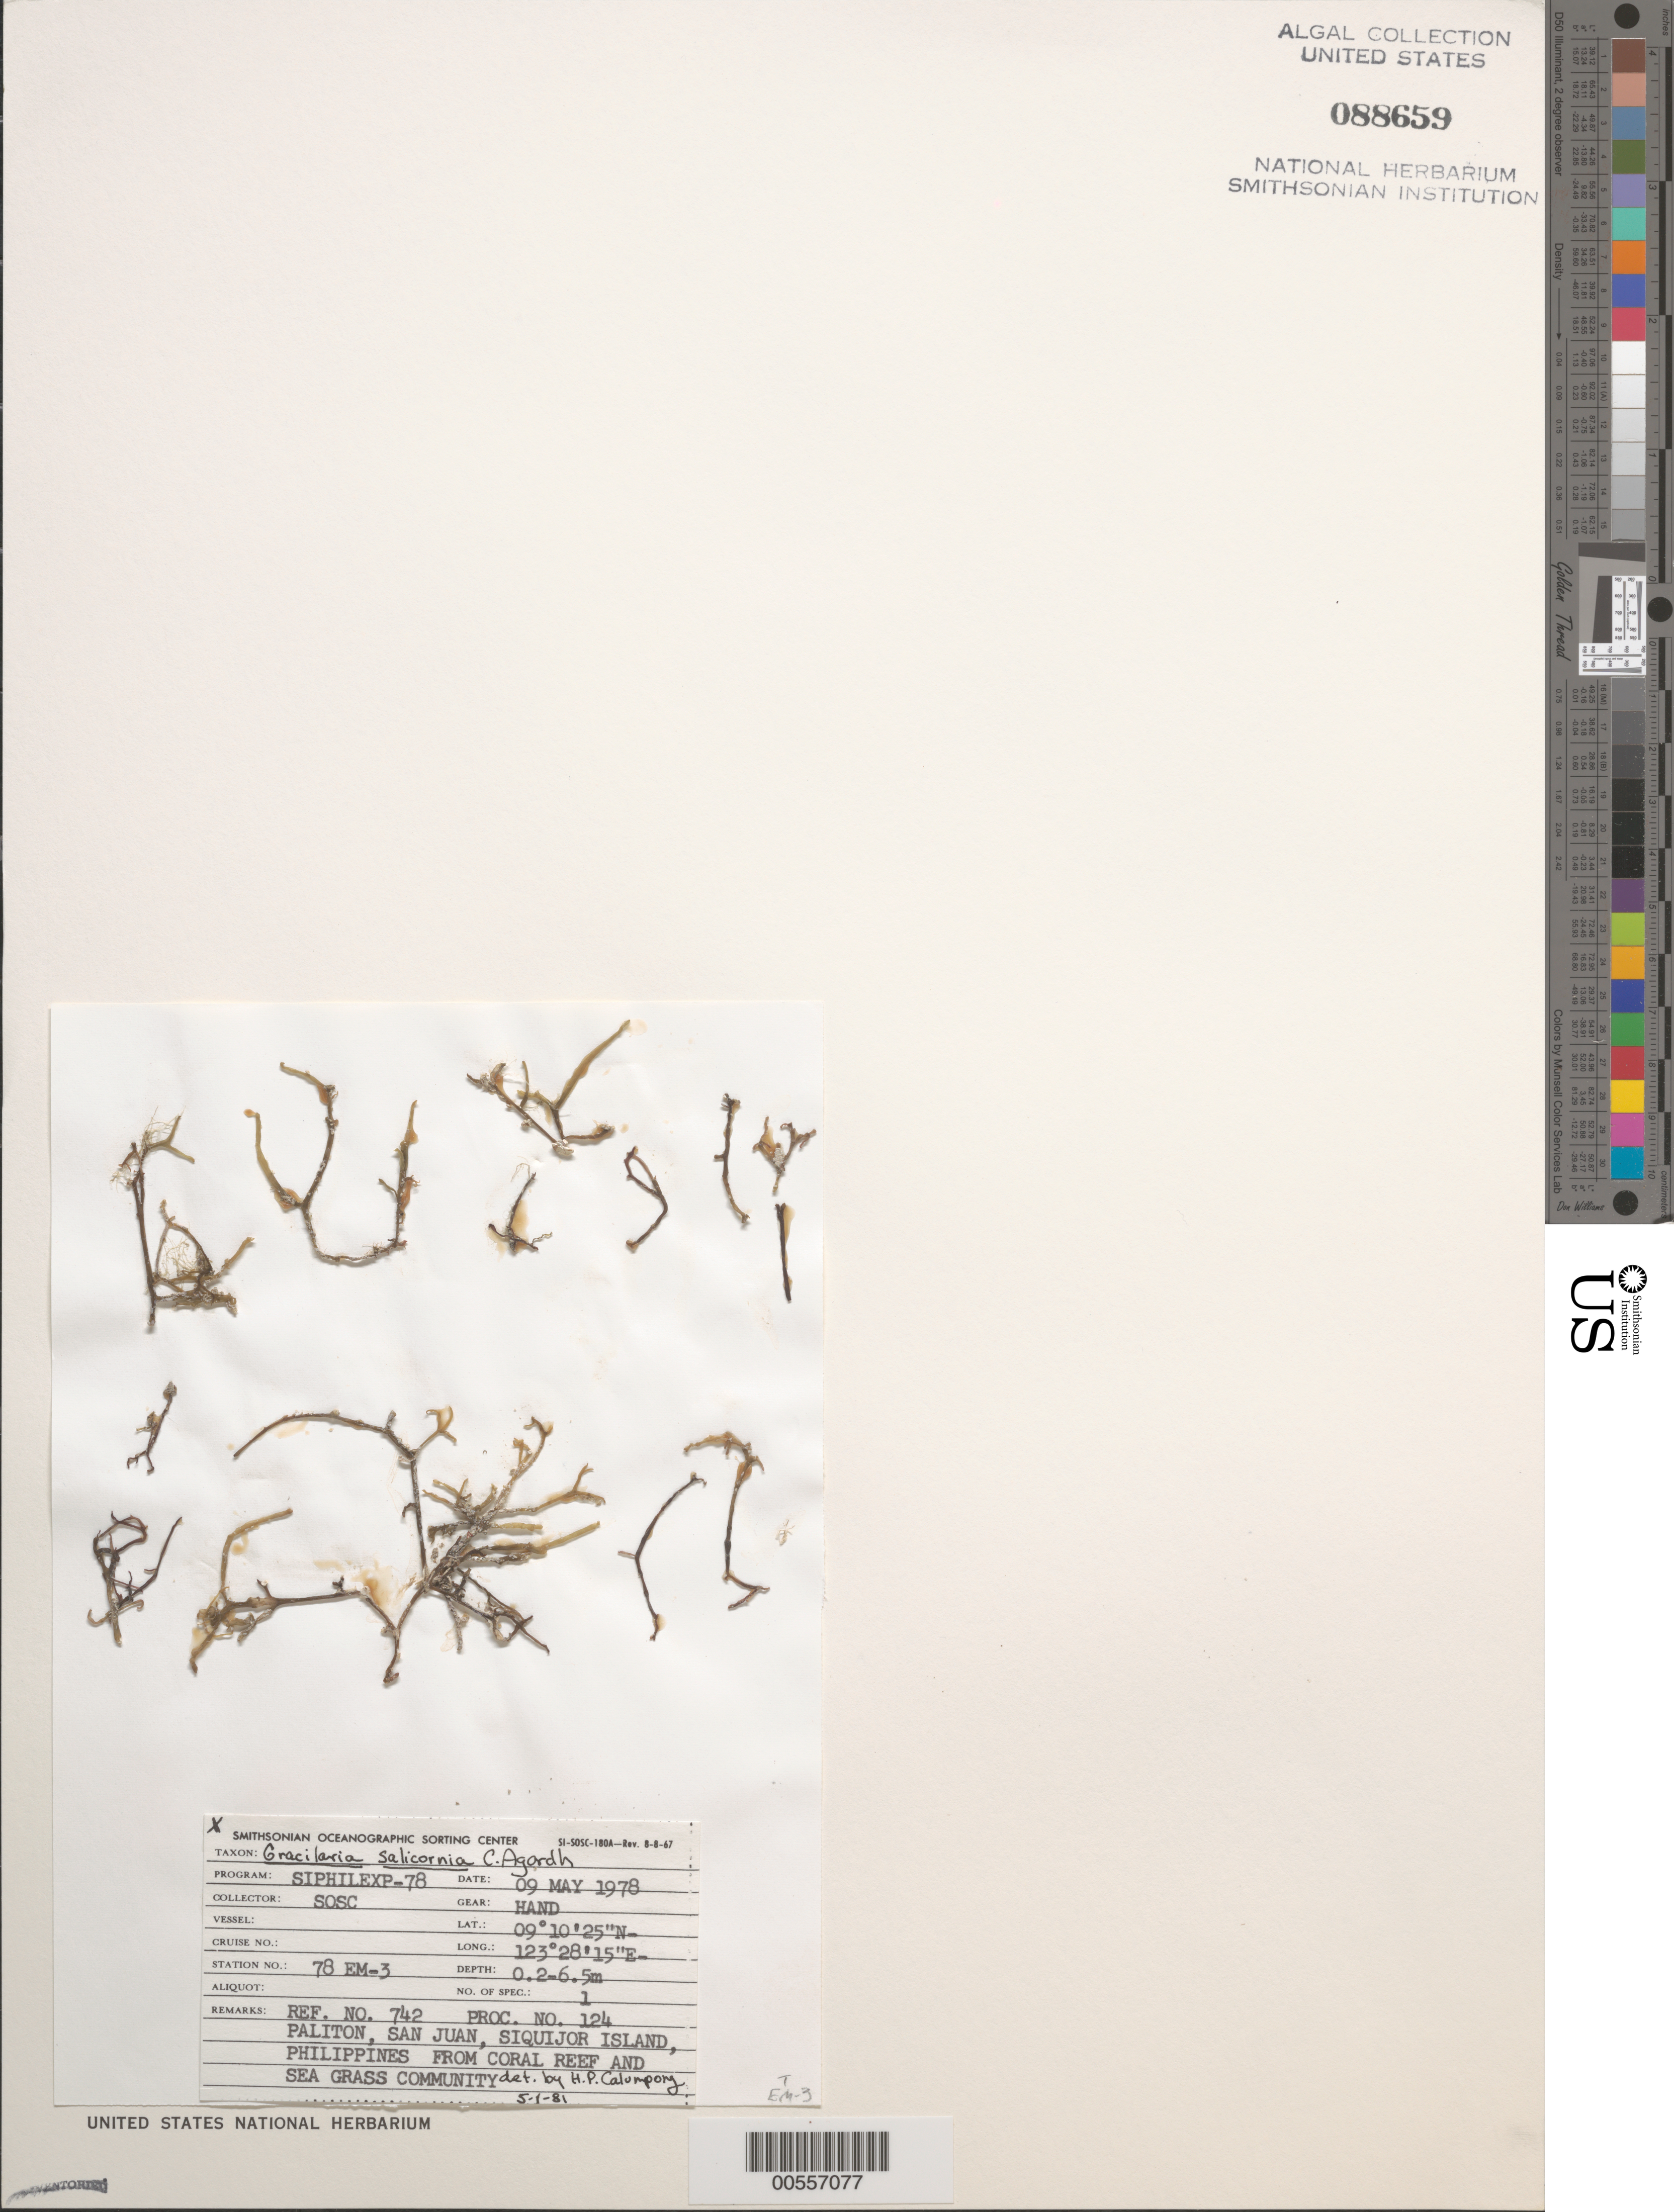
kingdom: Plantae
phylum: Rhodophyta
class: Florideophyceae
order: Gracilariales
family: Gracilariaceae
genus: Gracilaria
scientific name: Gracilaria salicornia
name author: (C. Agardh) E.Y. Dawson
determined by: Calumpong, H. P.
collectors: SOSC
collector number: Station 78 Em-3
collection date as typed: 09 May 1978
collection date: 1978-05-09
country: Philippines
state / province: Central Visayas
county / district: Siquijor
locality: Visayan. Paliton, san juan, siquijor island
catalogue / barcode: US 88659